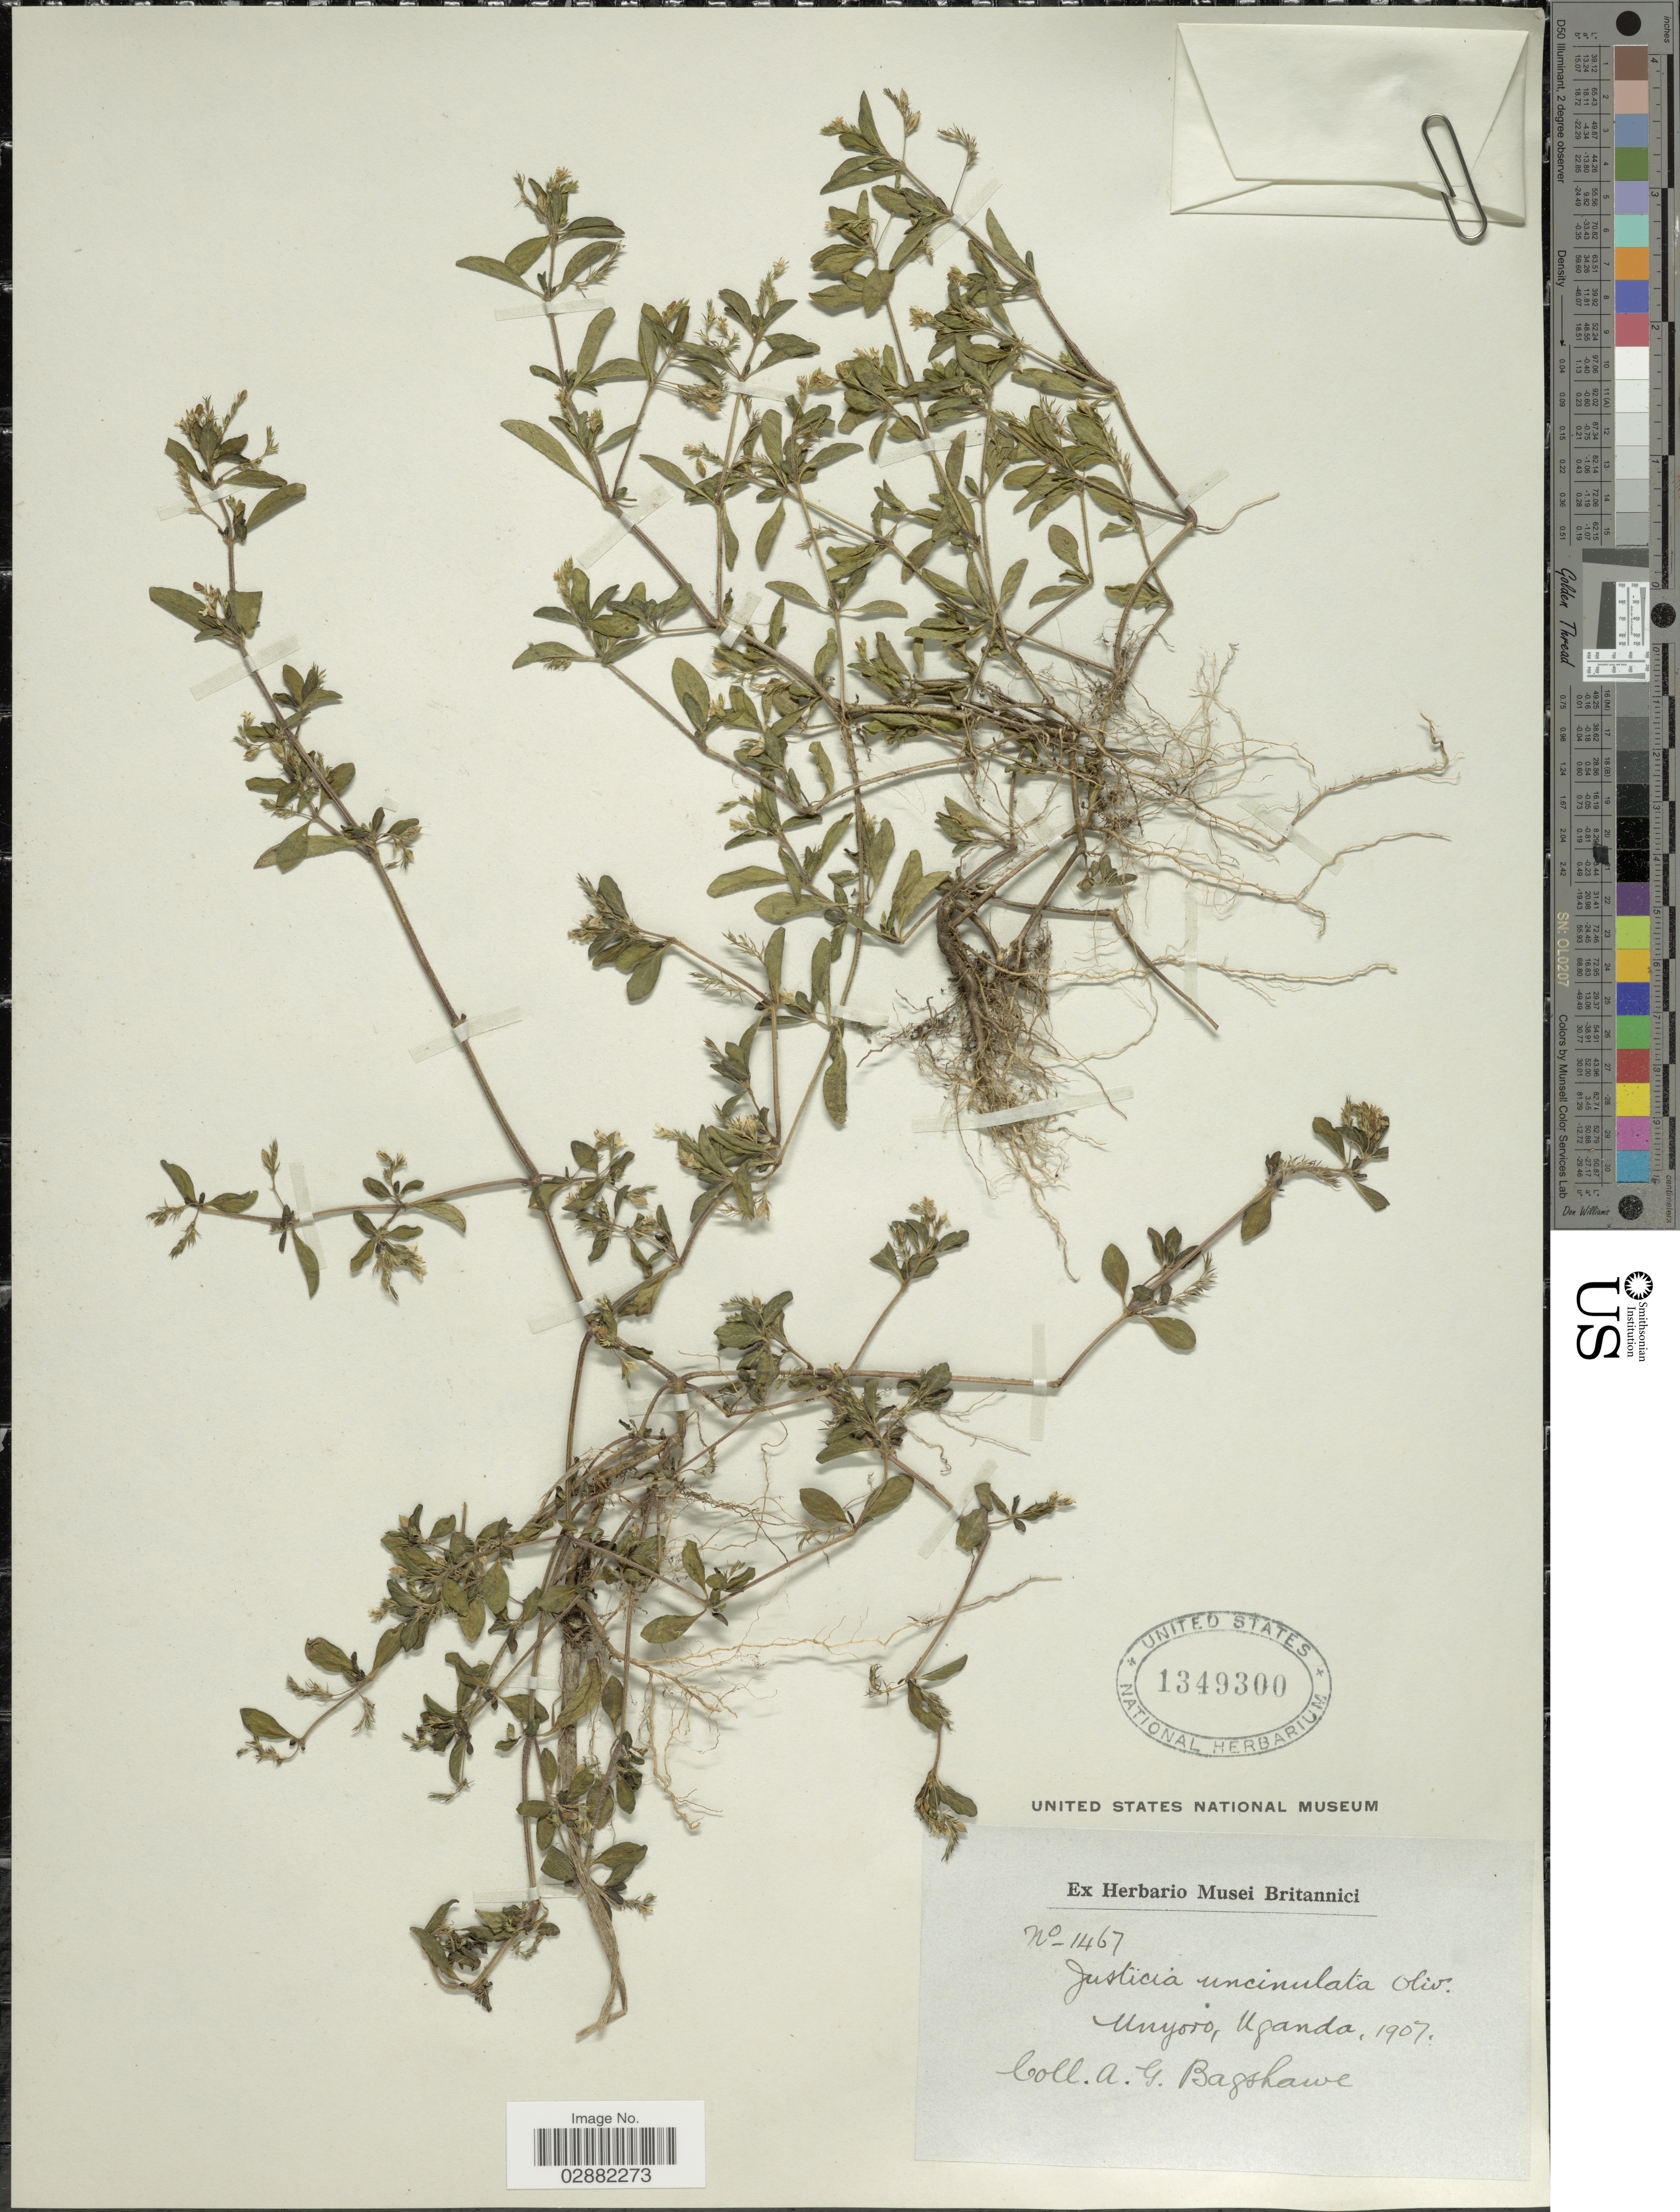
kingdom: Plantae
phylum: Tracheophyta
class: Magnoliopsida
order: Lamiales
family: Acanthaceae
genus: Justicia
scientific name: Justicia anagalloides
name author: (Nees) T. Anderson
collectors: A. Bagshawe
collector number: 1467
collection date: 1907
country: Uganda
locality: Unyoro. Uganda.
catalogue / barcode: US 1349300